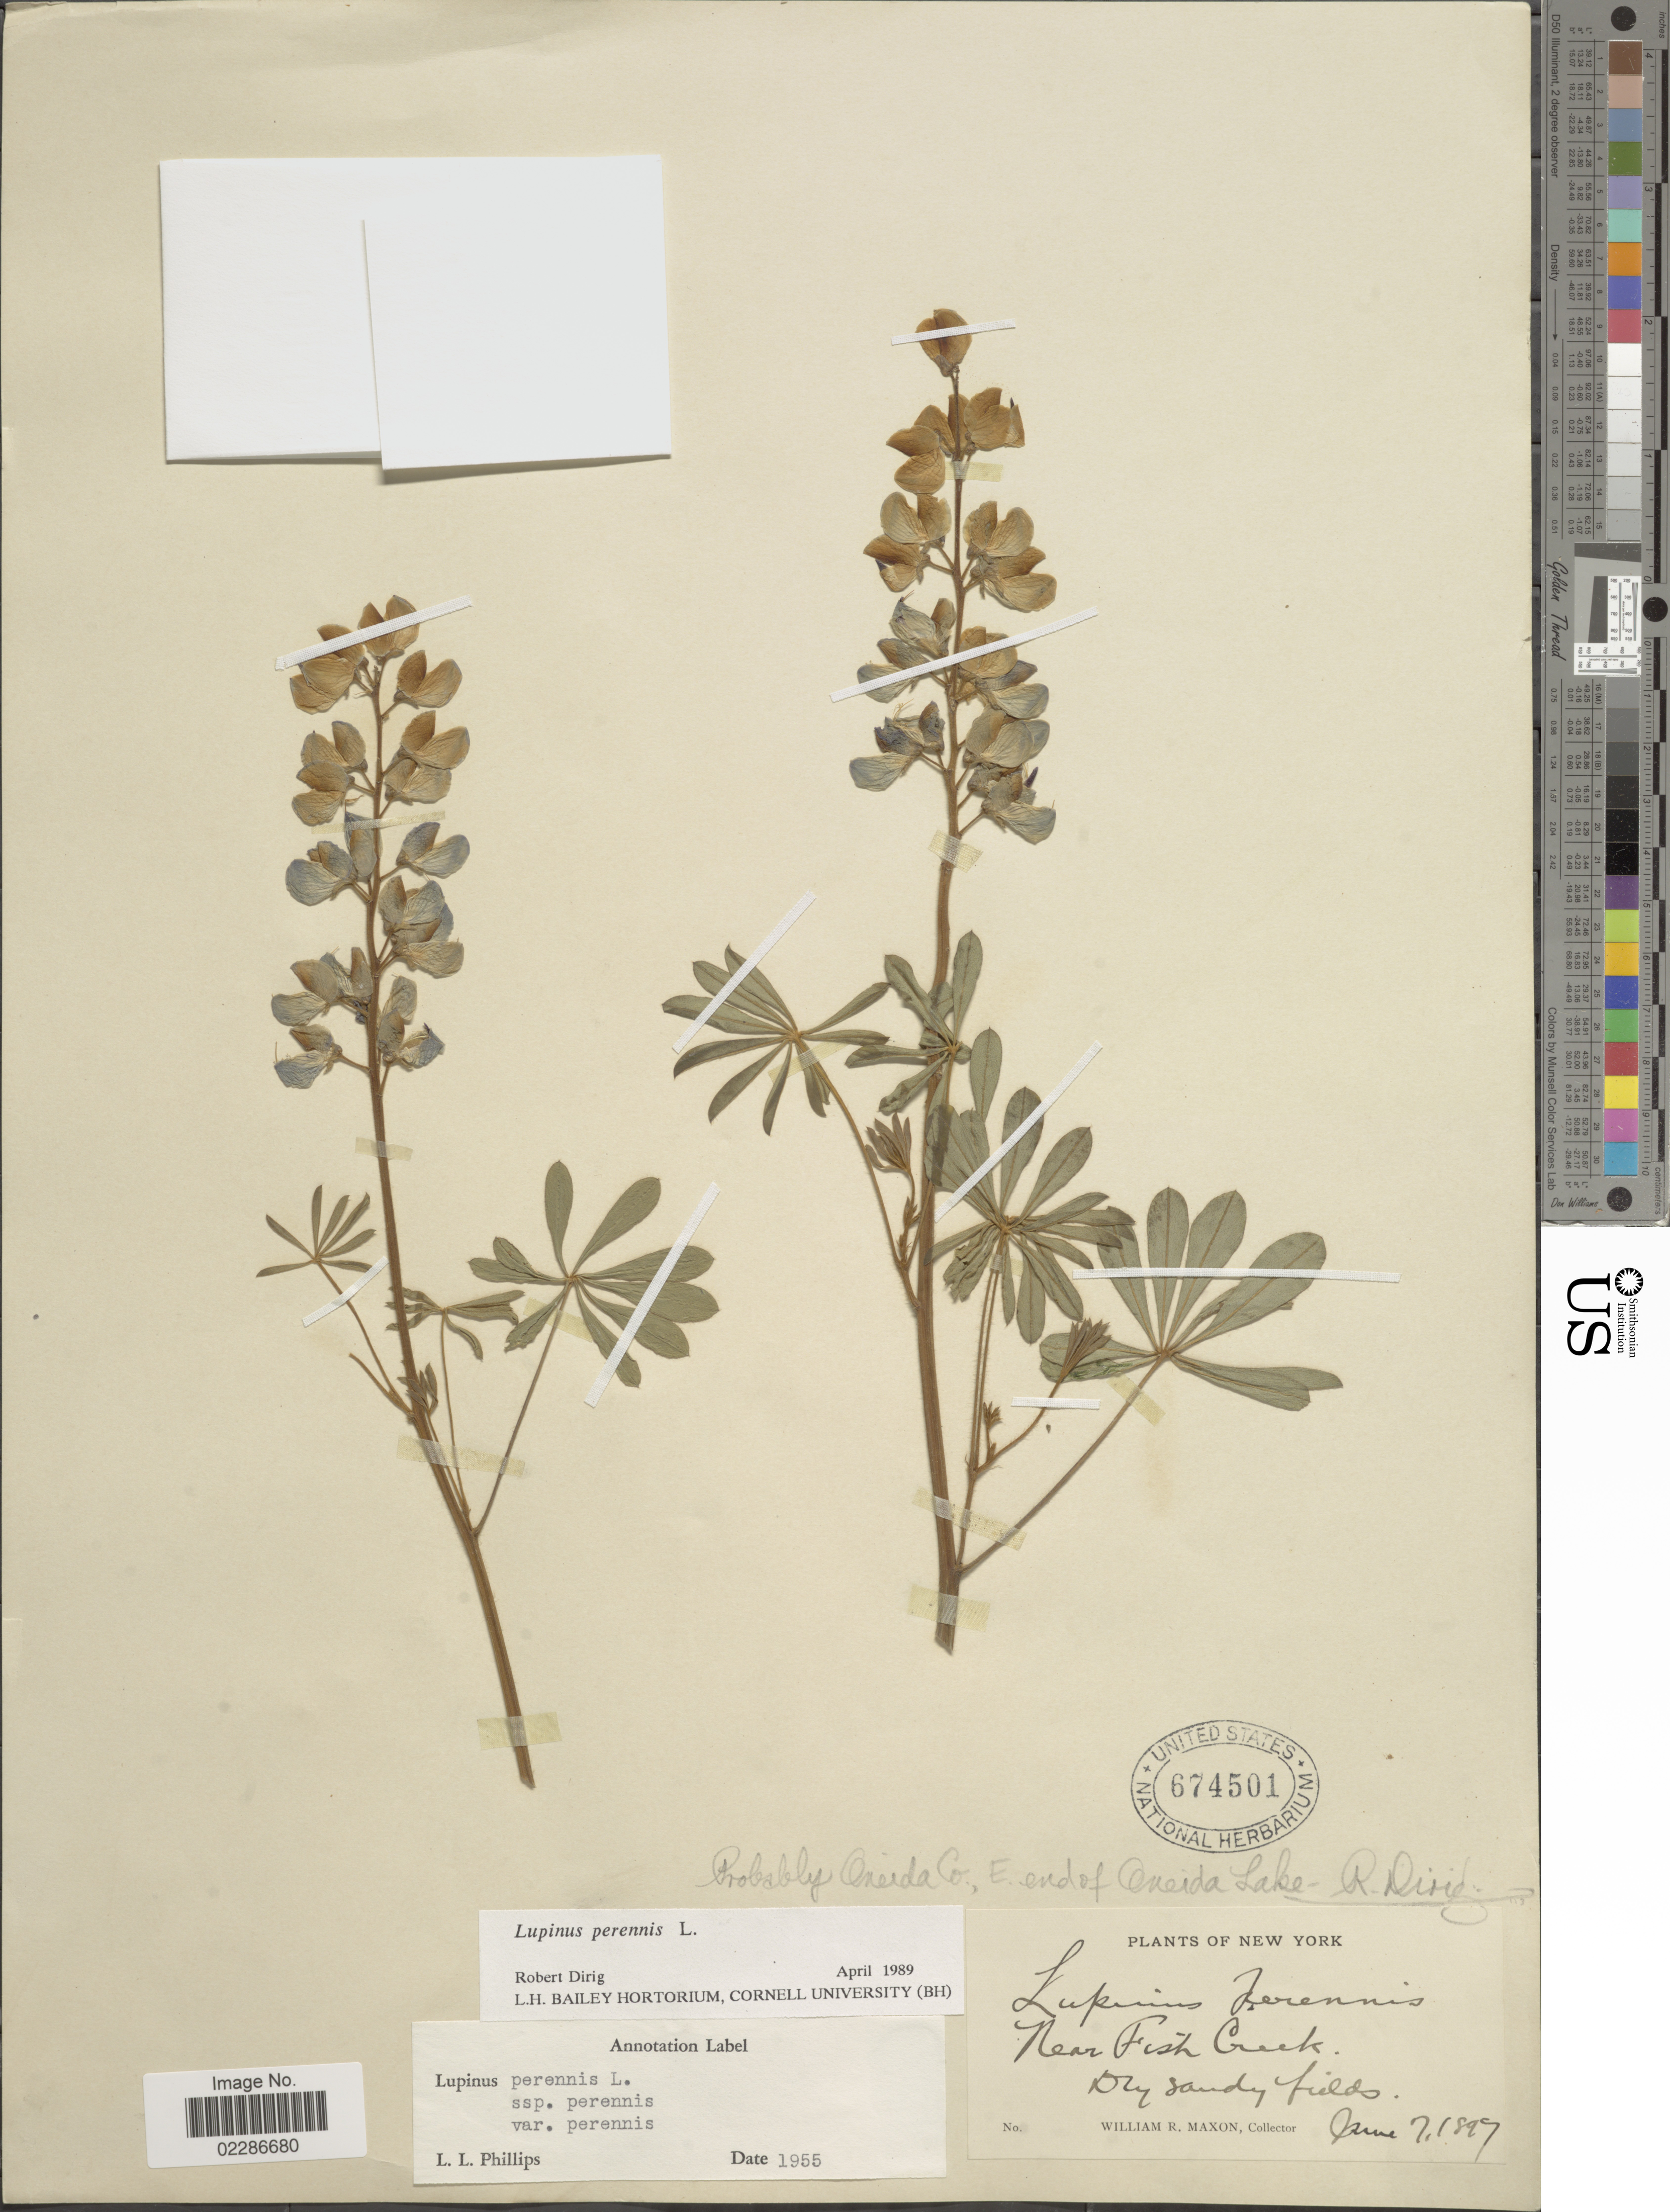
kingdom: Plantae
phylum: Tracheophyta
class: Magnoliopsida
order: Fabales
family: Fabaceae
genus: Lupinus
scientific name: Lupinus perennis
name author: L.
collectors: W. R. Maxon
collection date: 1897-06-07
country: United States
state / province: New York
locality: Near Fish Creek, Dry sandy fields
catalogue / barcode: US 674501